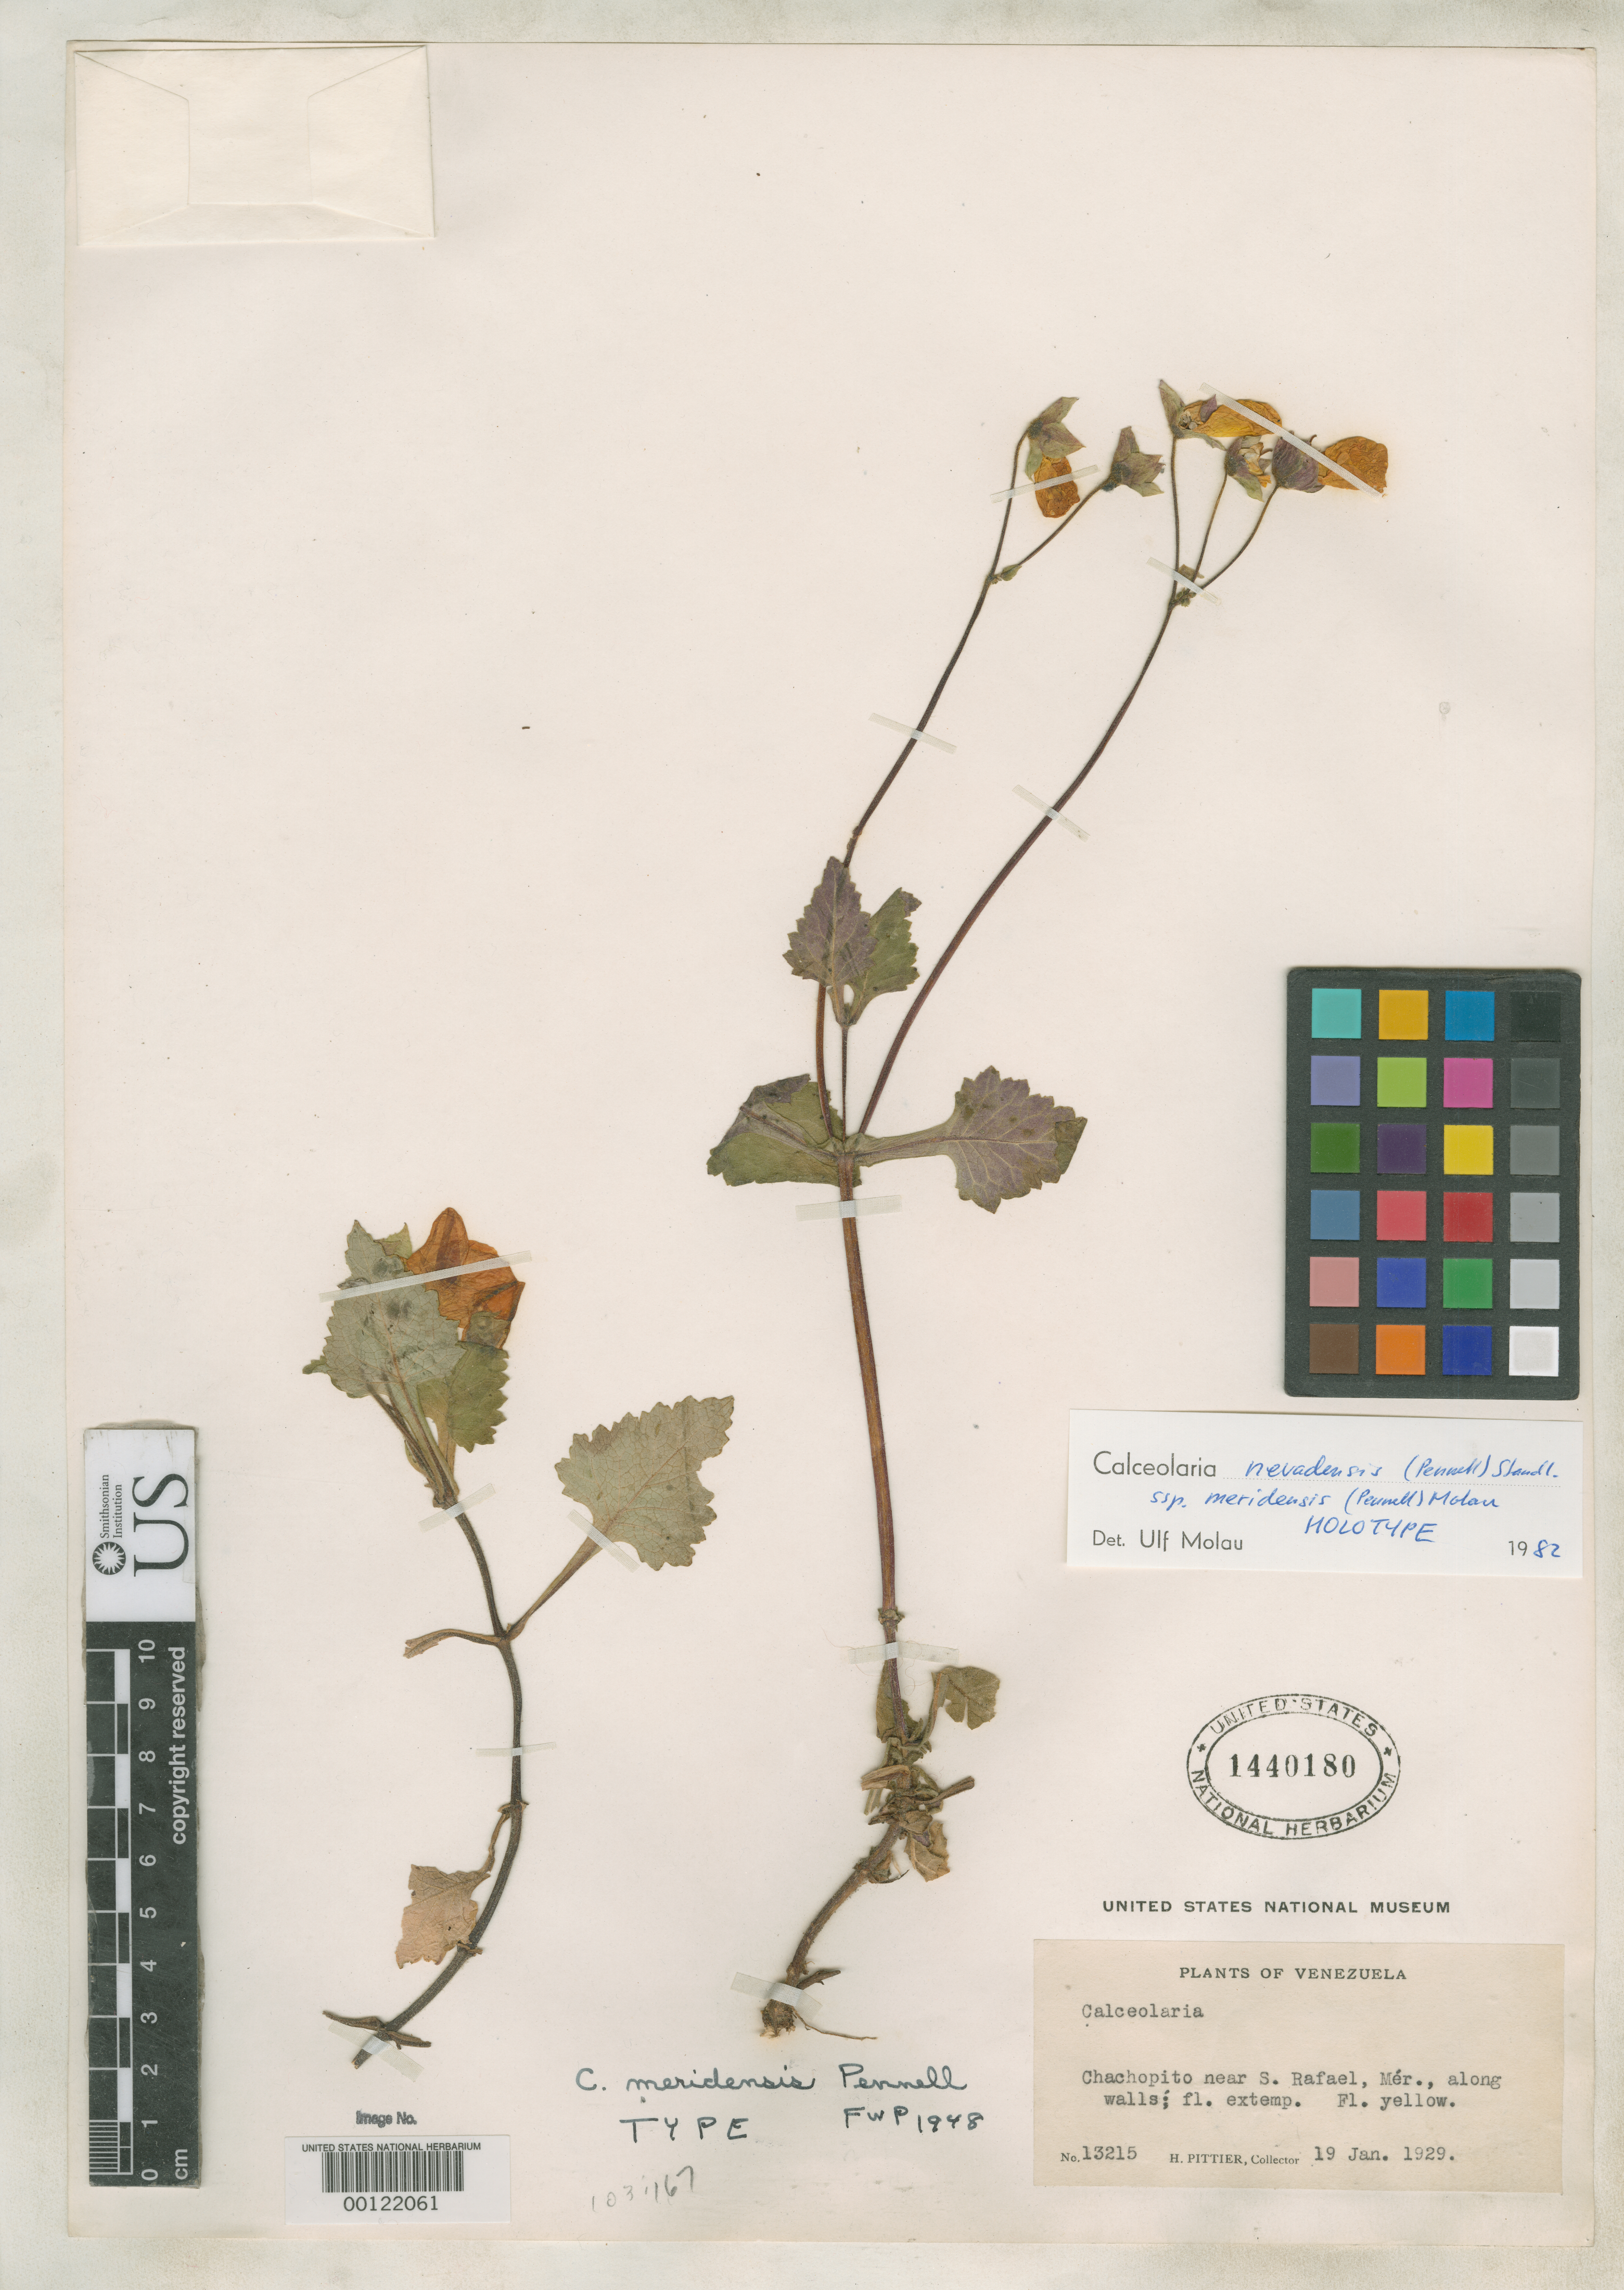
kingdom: Plantae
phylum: Tracheophyta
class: Magnoliopsida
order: Lamiales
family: Calceolariaceae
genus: Calceolaria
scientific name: Calceolaria meridensis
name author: Pittier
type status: Holotype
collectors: H. F. Pittier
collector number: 13215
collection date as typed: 19 Jan 1929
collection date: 1929-01-19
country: Venezuela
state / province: Mérida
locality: S. Rafael.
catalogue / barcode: US 1440180